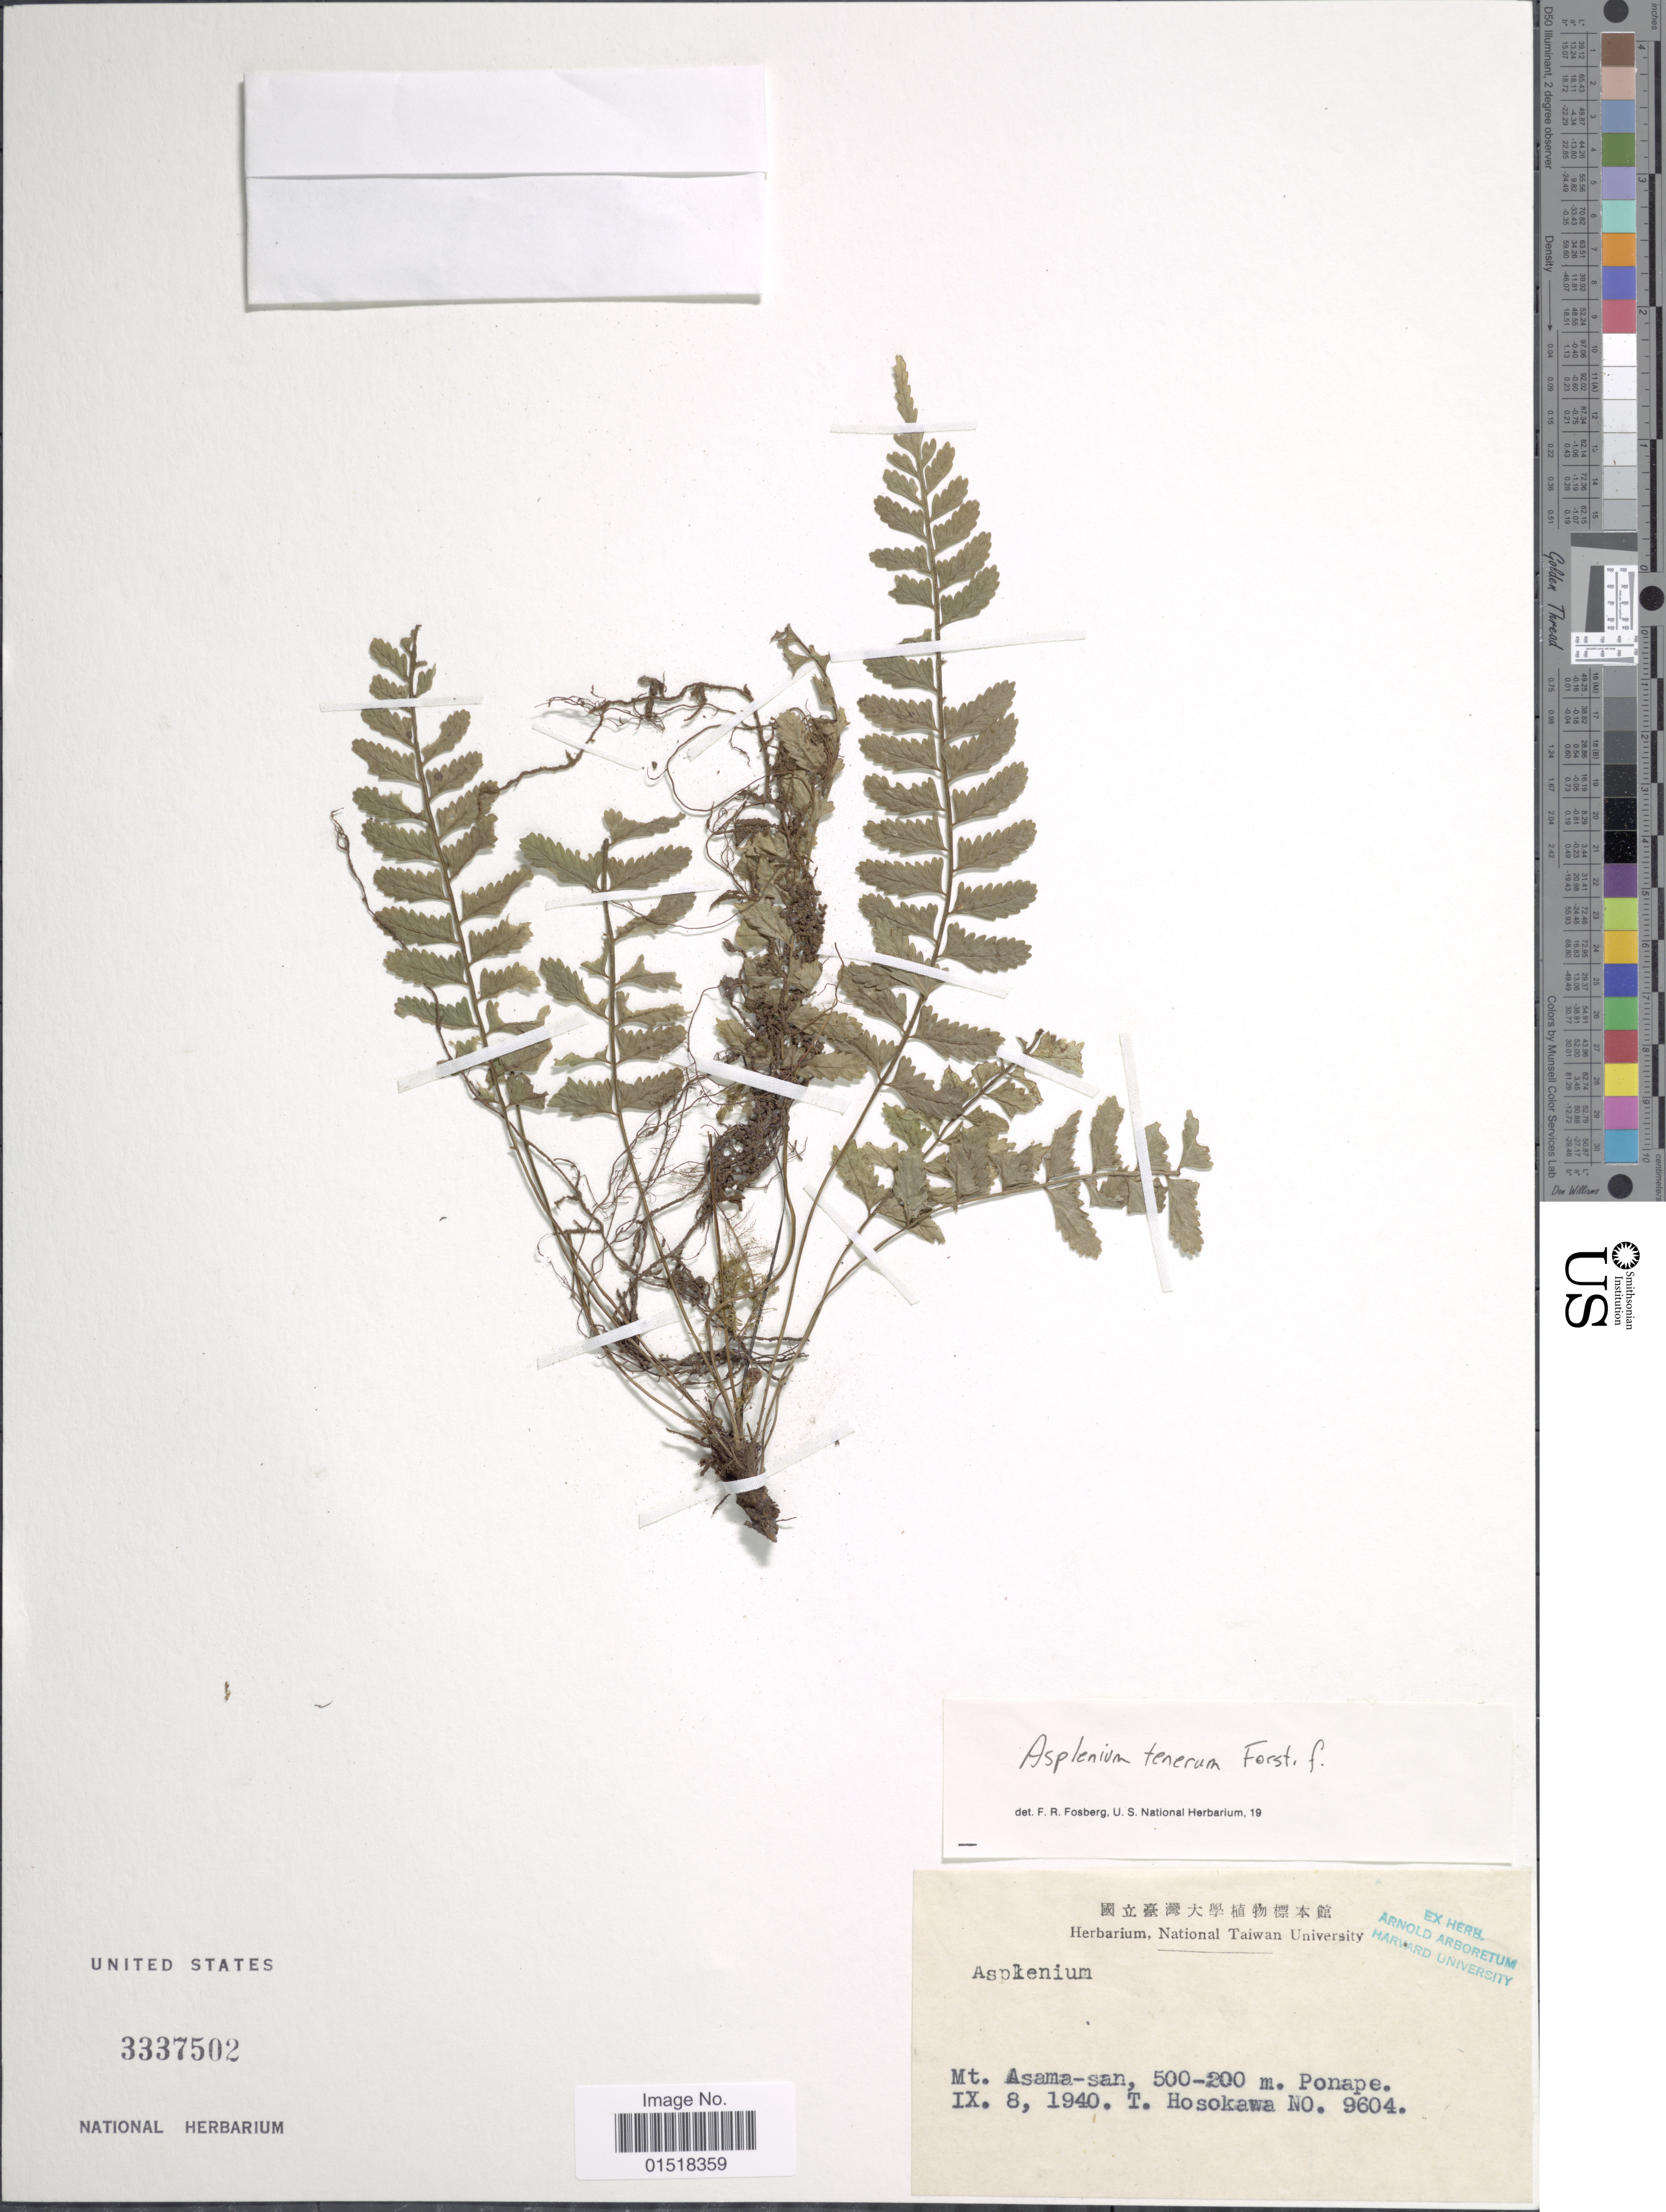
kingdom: Plantae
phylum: Tracheophyta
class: Polypodiopsida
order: Polypodiales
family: Aspleniaceae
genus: Asplenium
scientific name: Asplenium tenerum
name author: G. Forst.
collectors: T. Hosokawa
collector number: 9604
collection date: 1940-09-08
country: Micronesia, Federated States of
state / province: Pohnpei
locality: Mt. Asama-san, Ponape.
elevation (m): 200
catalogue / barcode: US 3337502